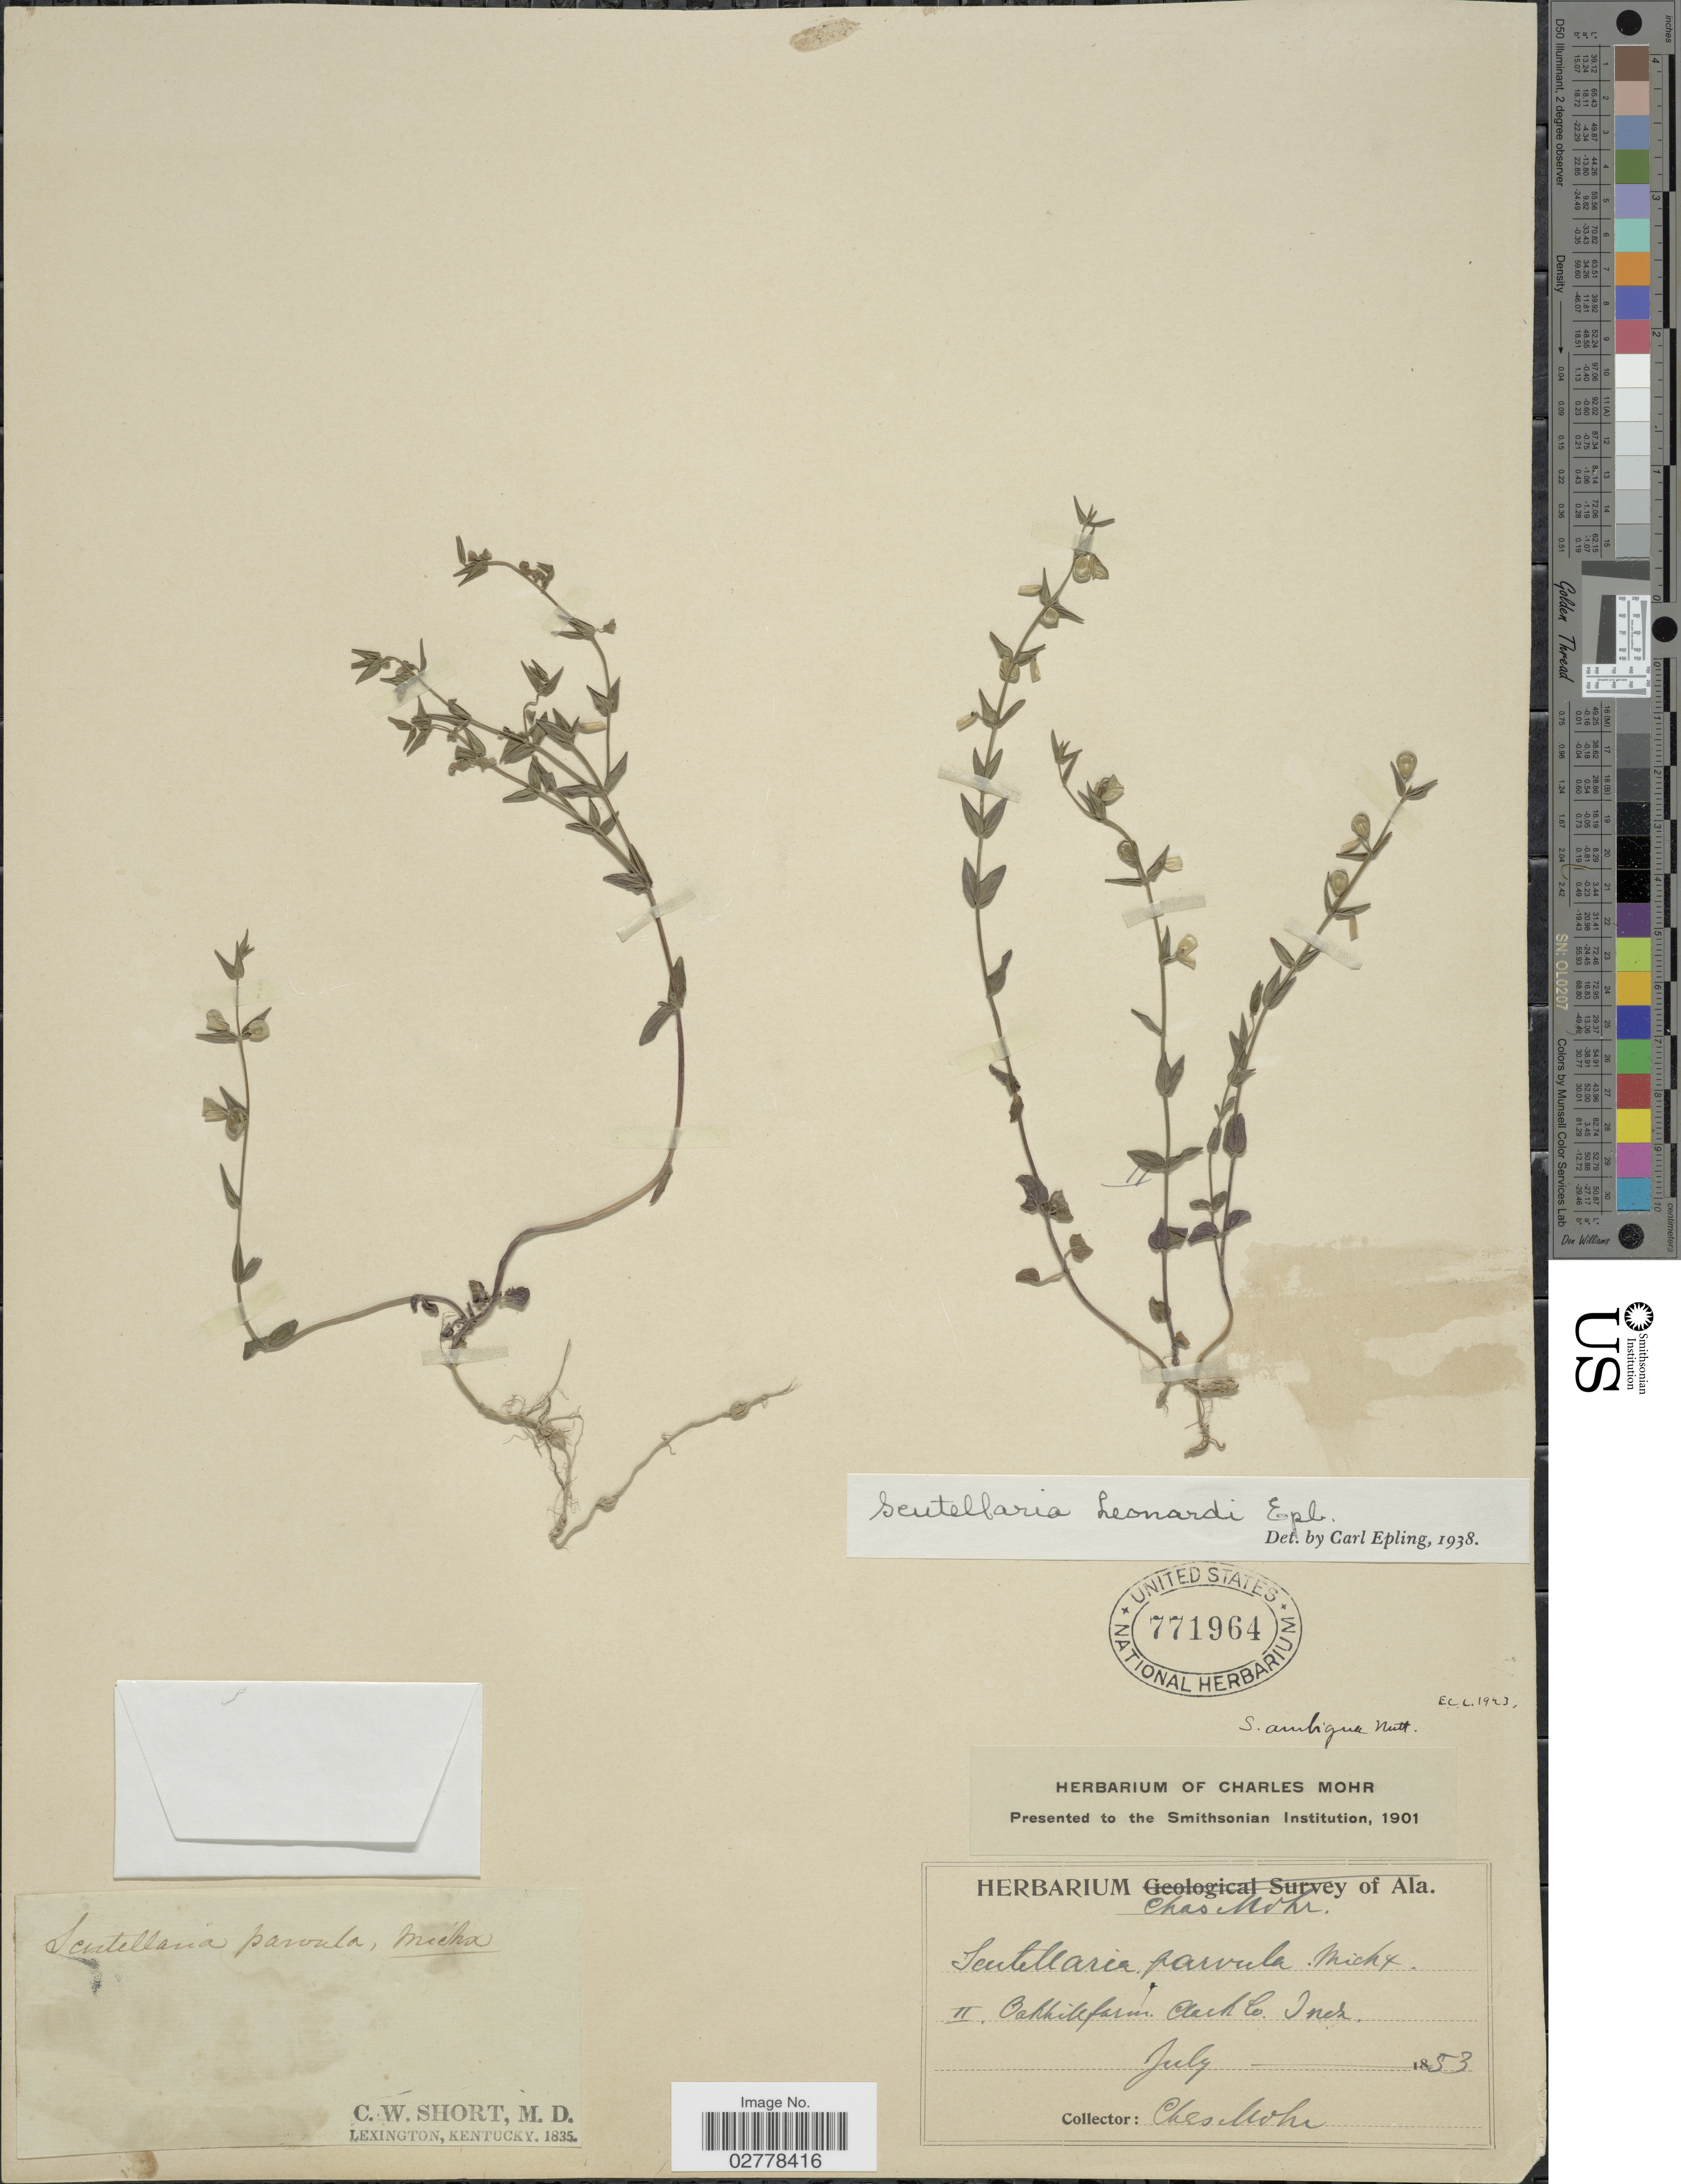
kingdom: Plantae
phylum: Tracheophyta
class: Magnoliopsida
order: Lamiales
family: Lamiaceae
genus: Scutellaria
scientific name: Scutellaria leonardii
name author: Epling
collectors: Mohr, C. T. (herbarium)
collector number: II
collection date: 1853-07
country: United States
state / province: Indiana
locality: Oakhillfarm. Clark Co.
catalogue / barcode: US 771964